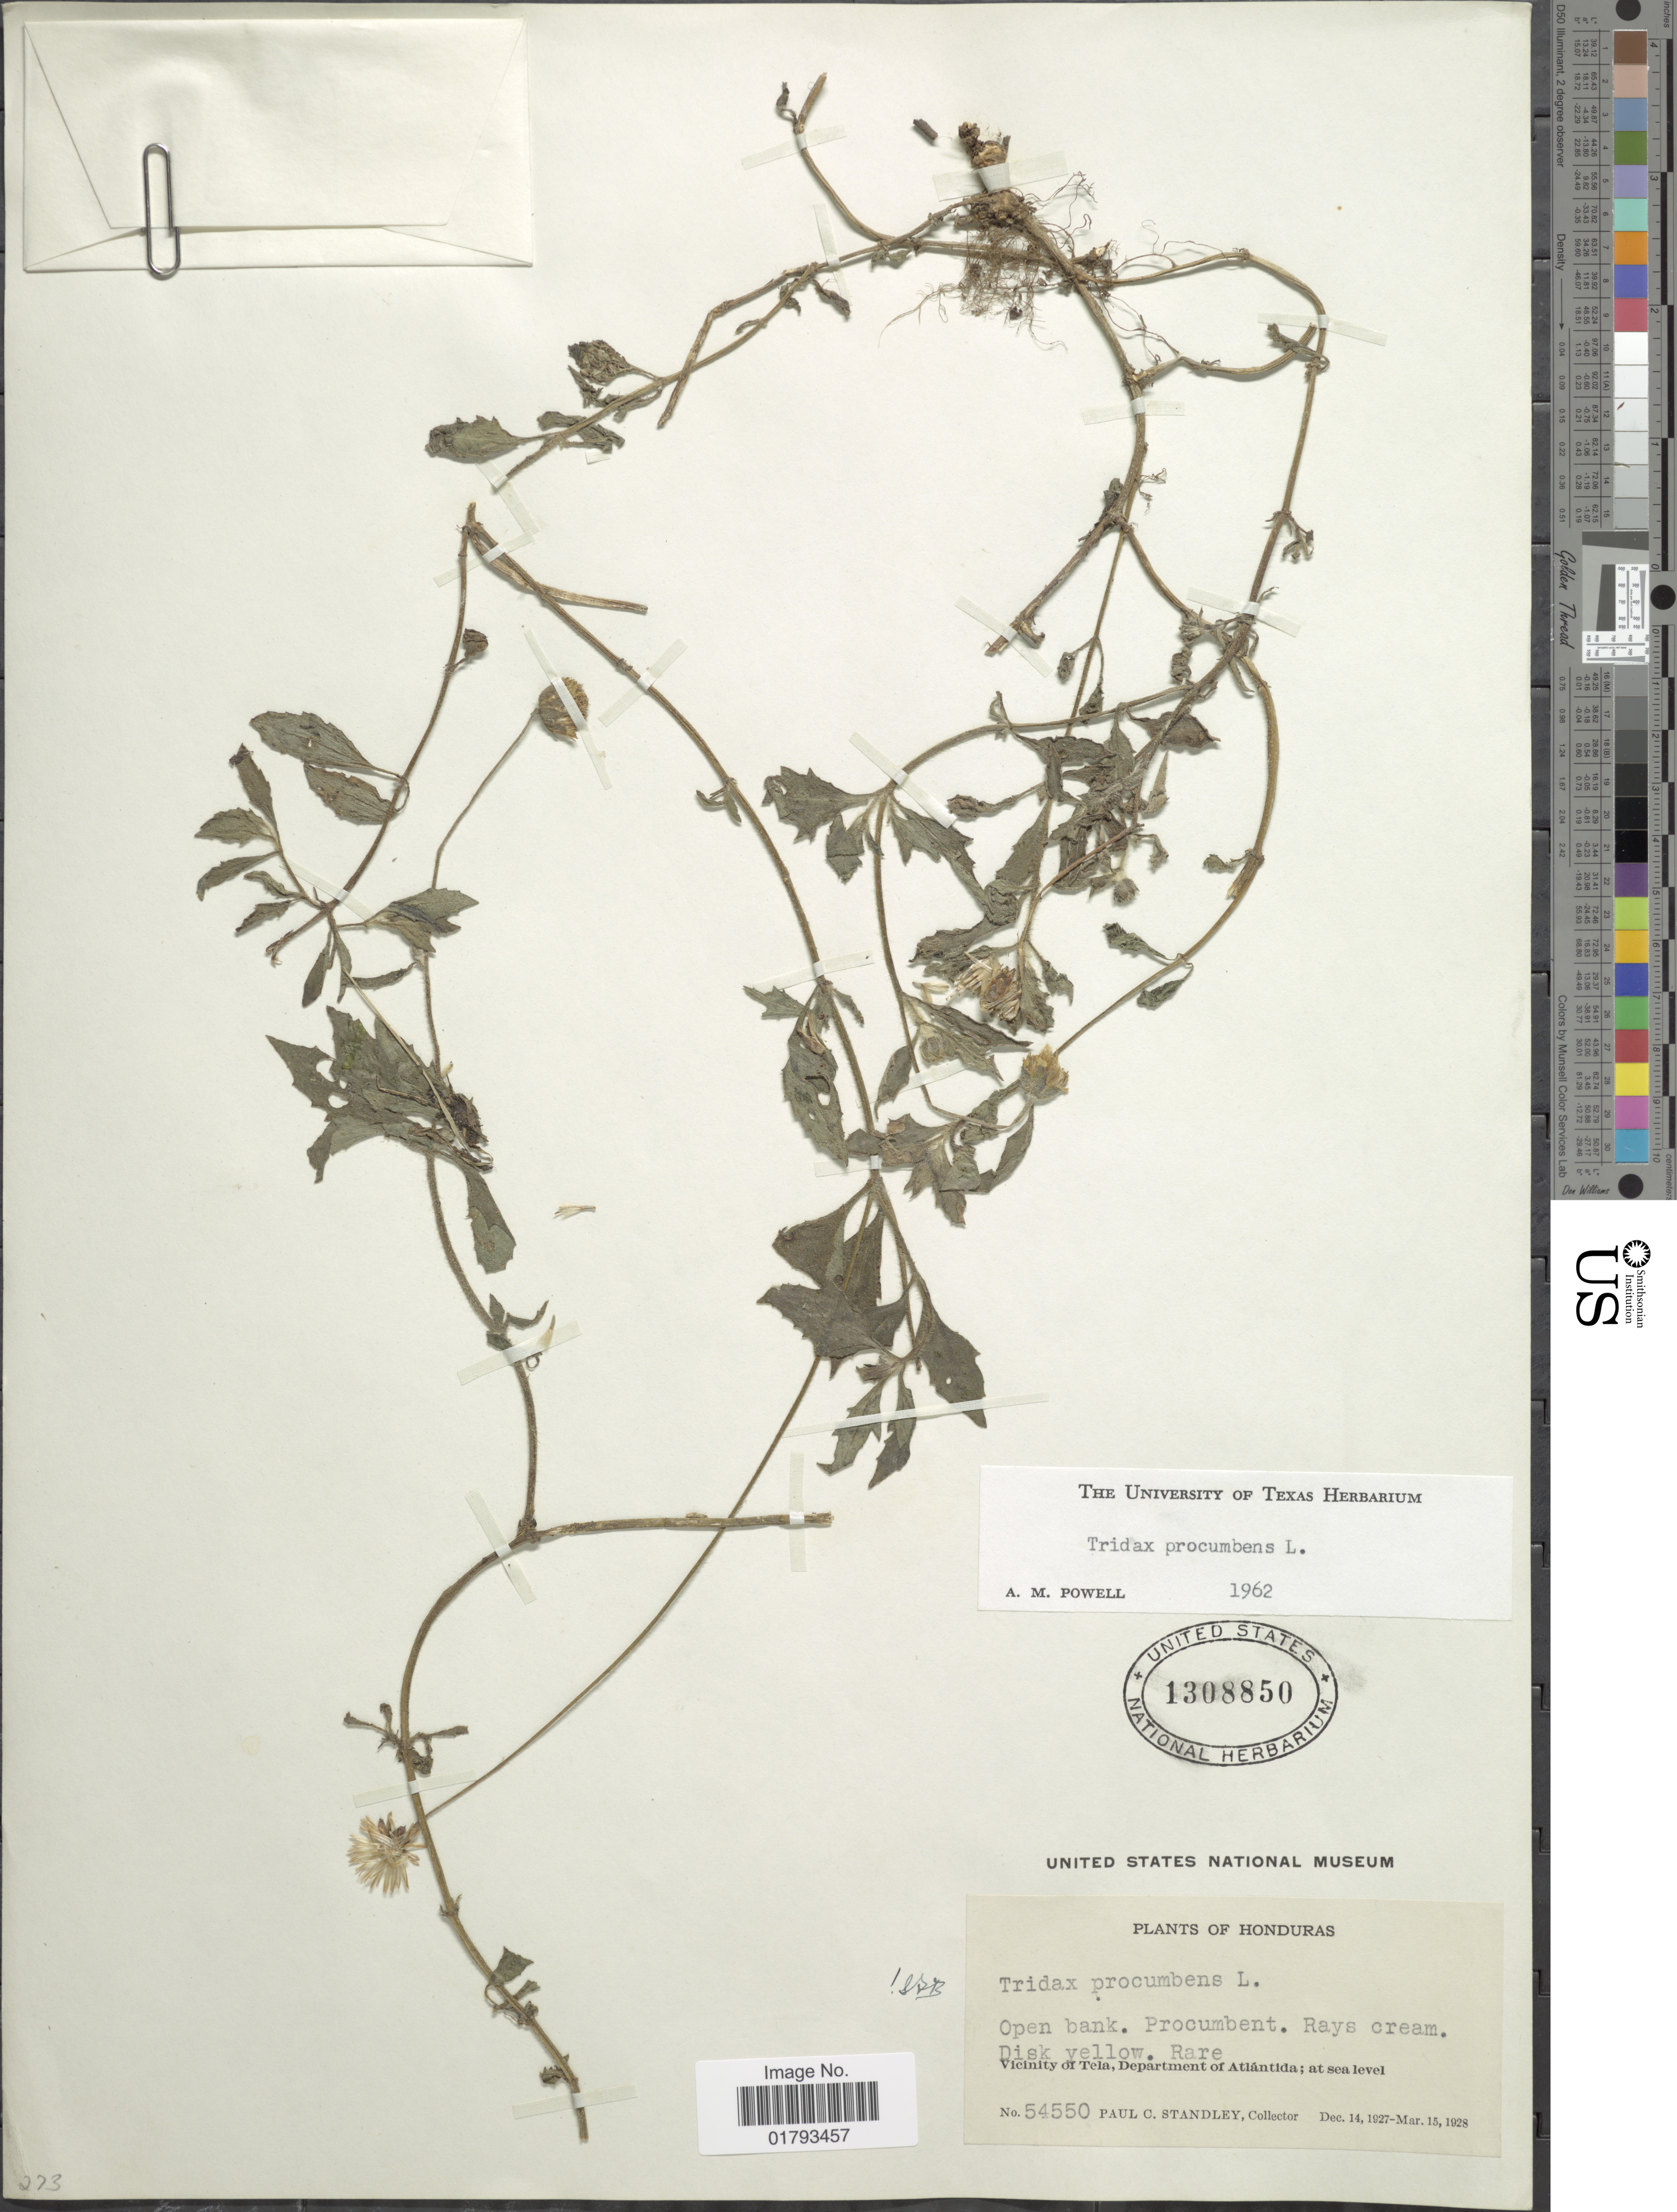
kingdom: Plantae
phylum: Tracheophyta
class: Magnoliopsida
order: Asterales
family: Asteraceae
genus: Tridax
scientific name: Tridax procumbens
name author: L.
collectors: P. C. Standley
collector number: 54550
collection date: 1927-12-14/1928-03-15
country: Honduras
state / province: Atlántida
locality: Vicinity of Tela, Department of Atlantida.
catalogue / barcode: US 1308850